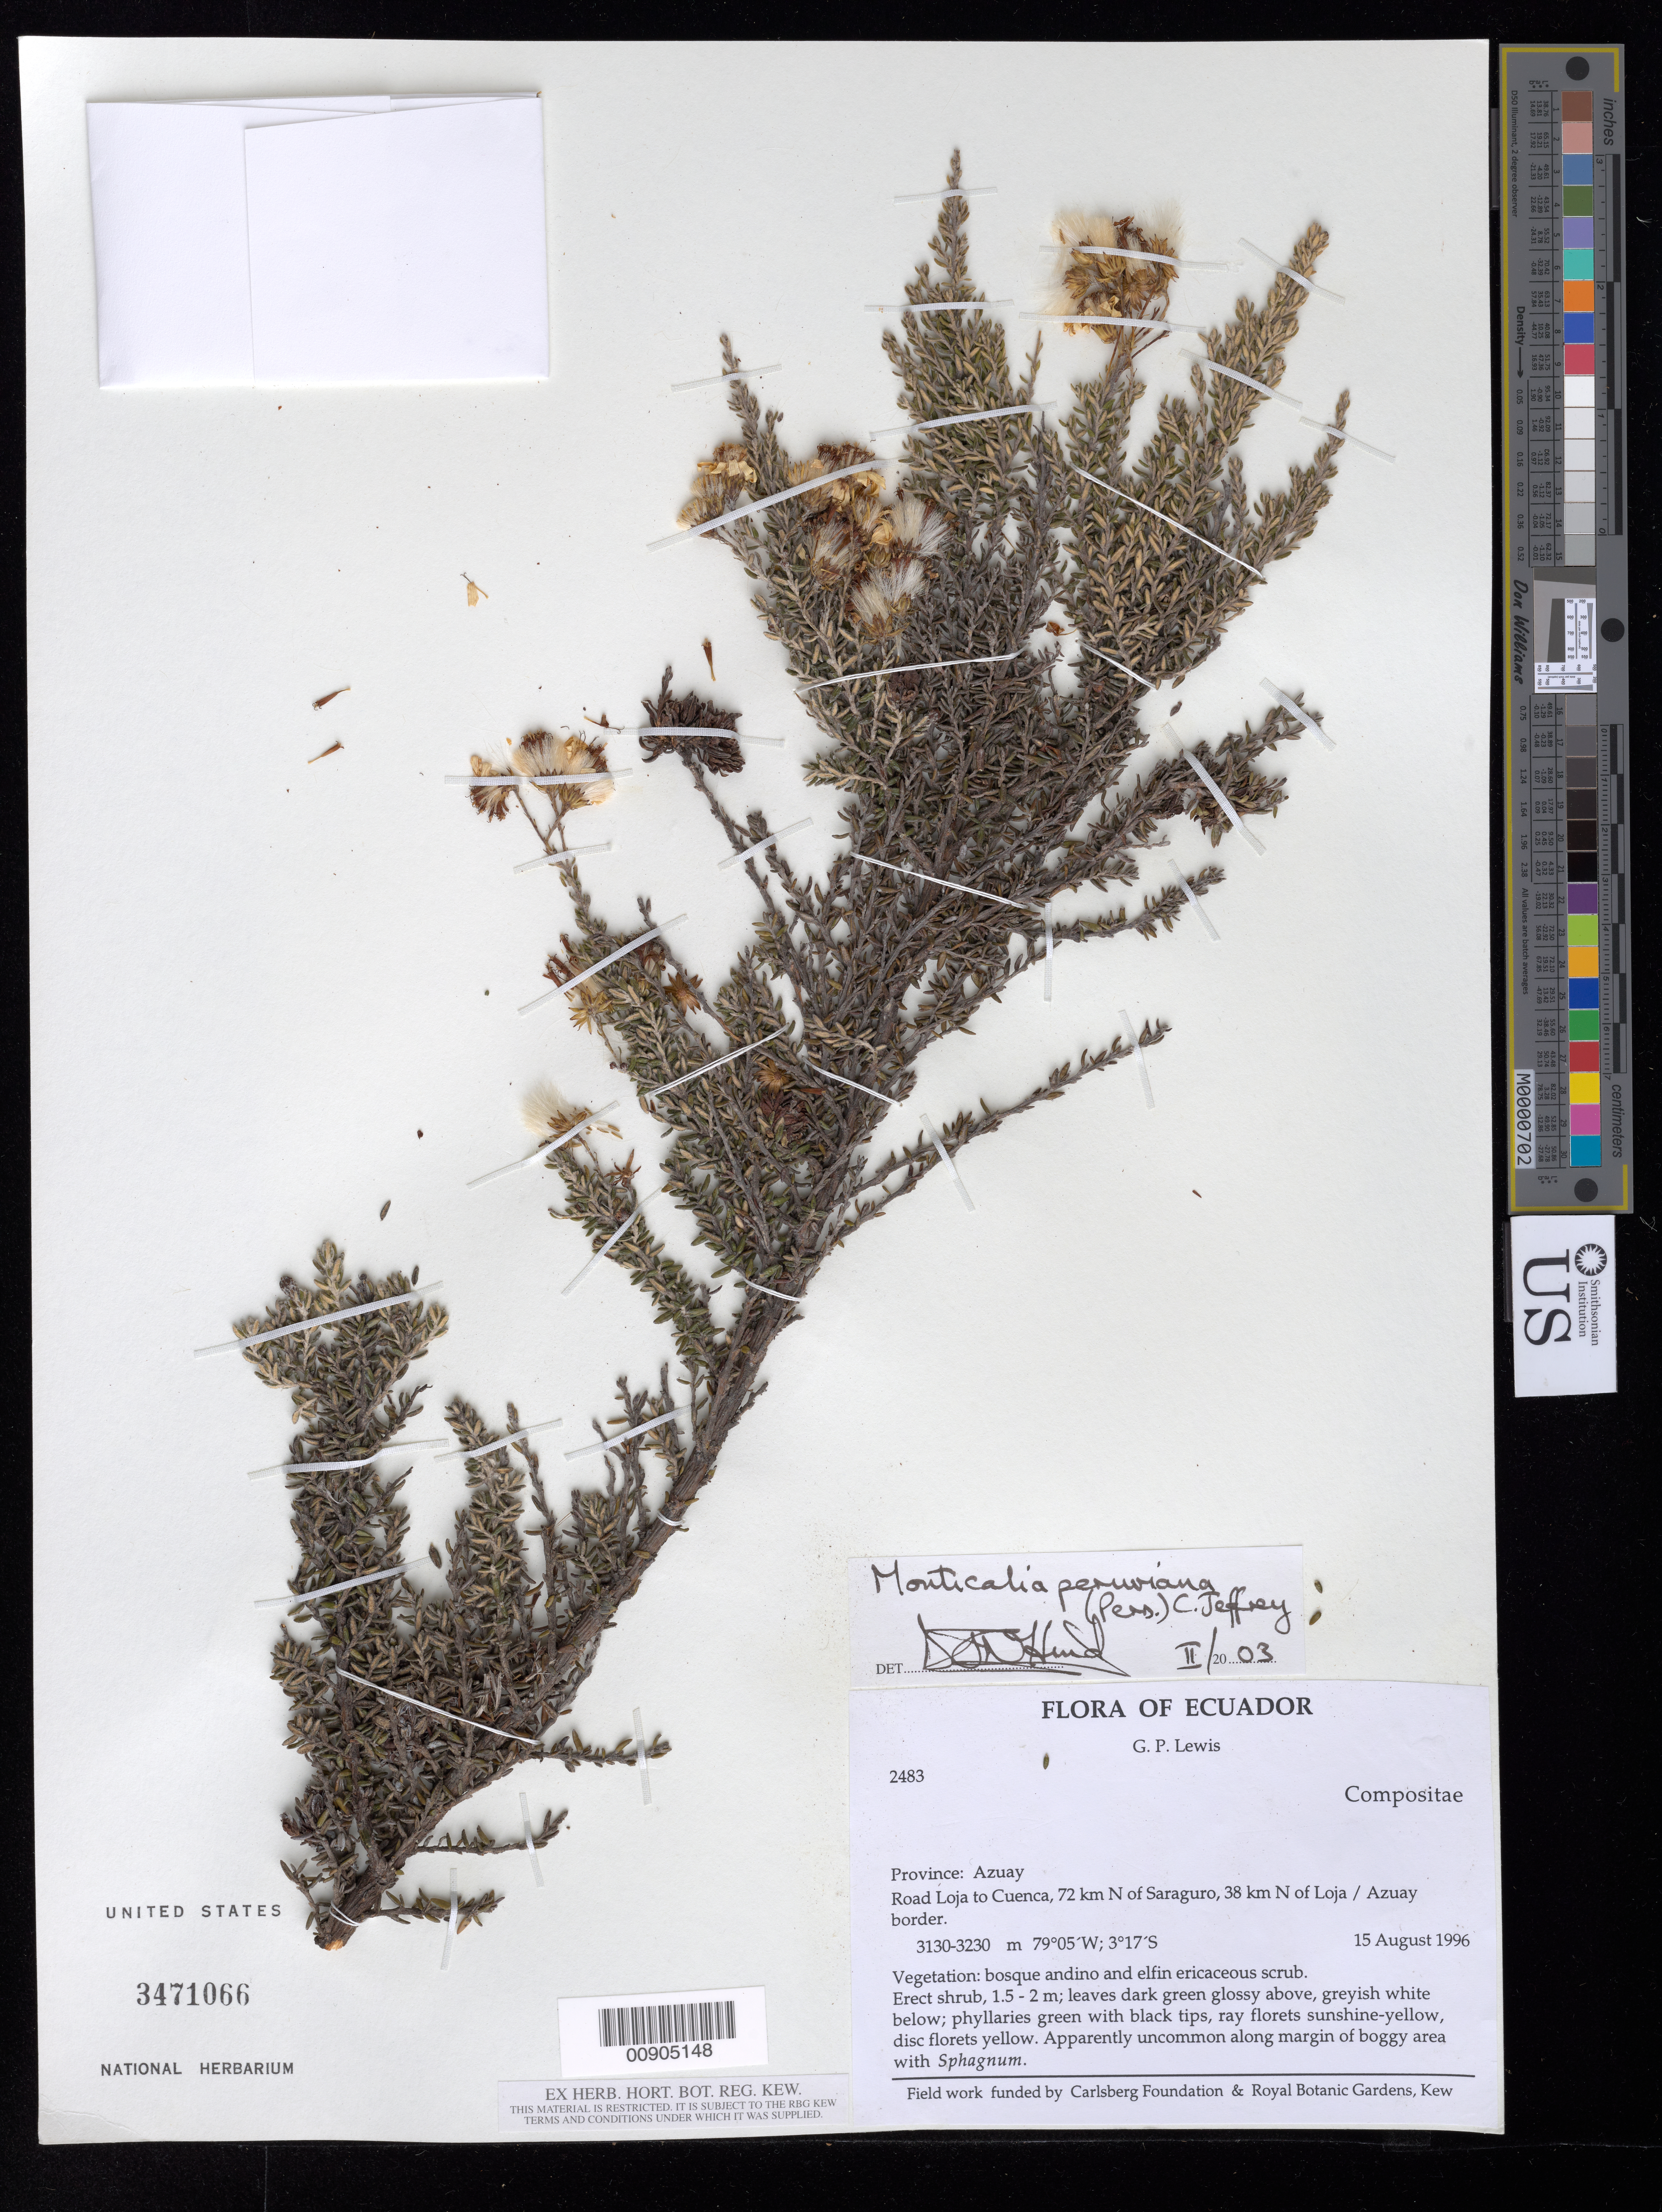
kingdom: Plantae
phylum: Tracheophyta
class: Magnoliopsida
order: Asterales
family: Asteraceae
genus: Monticalia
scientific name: Monticalia peruviana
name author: (Pers.) C. Jeffrey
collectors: G. P. Lewis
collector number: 2483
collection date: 1996-08-15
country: Ecuador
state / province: Loja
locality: Loja to Cuenca road, 17 km N of Saraguro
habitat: Bosque andino and elfin ericaceous scrub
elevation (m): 2840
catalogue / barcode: US 3471066